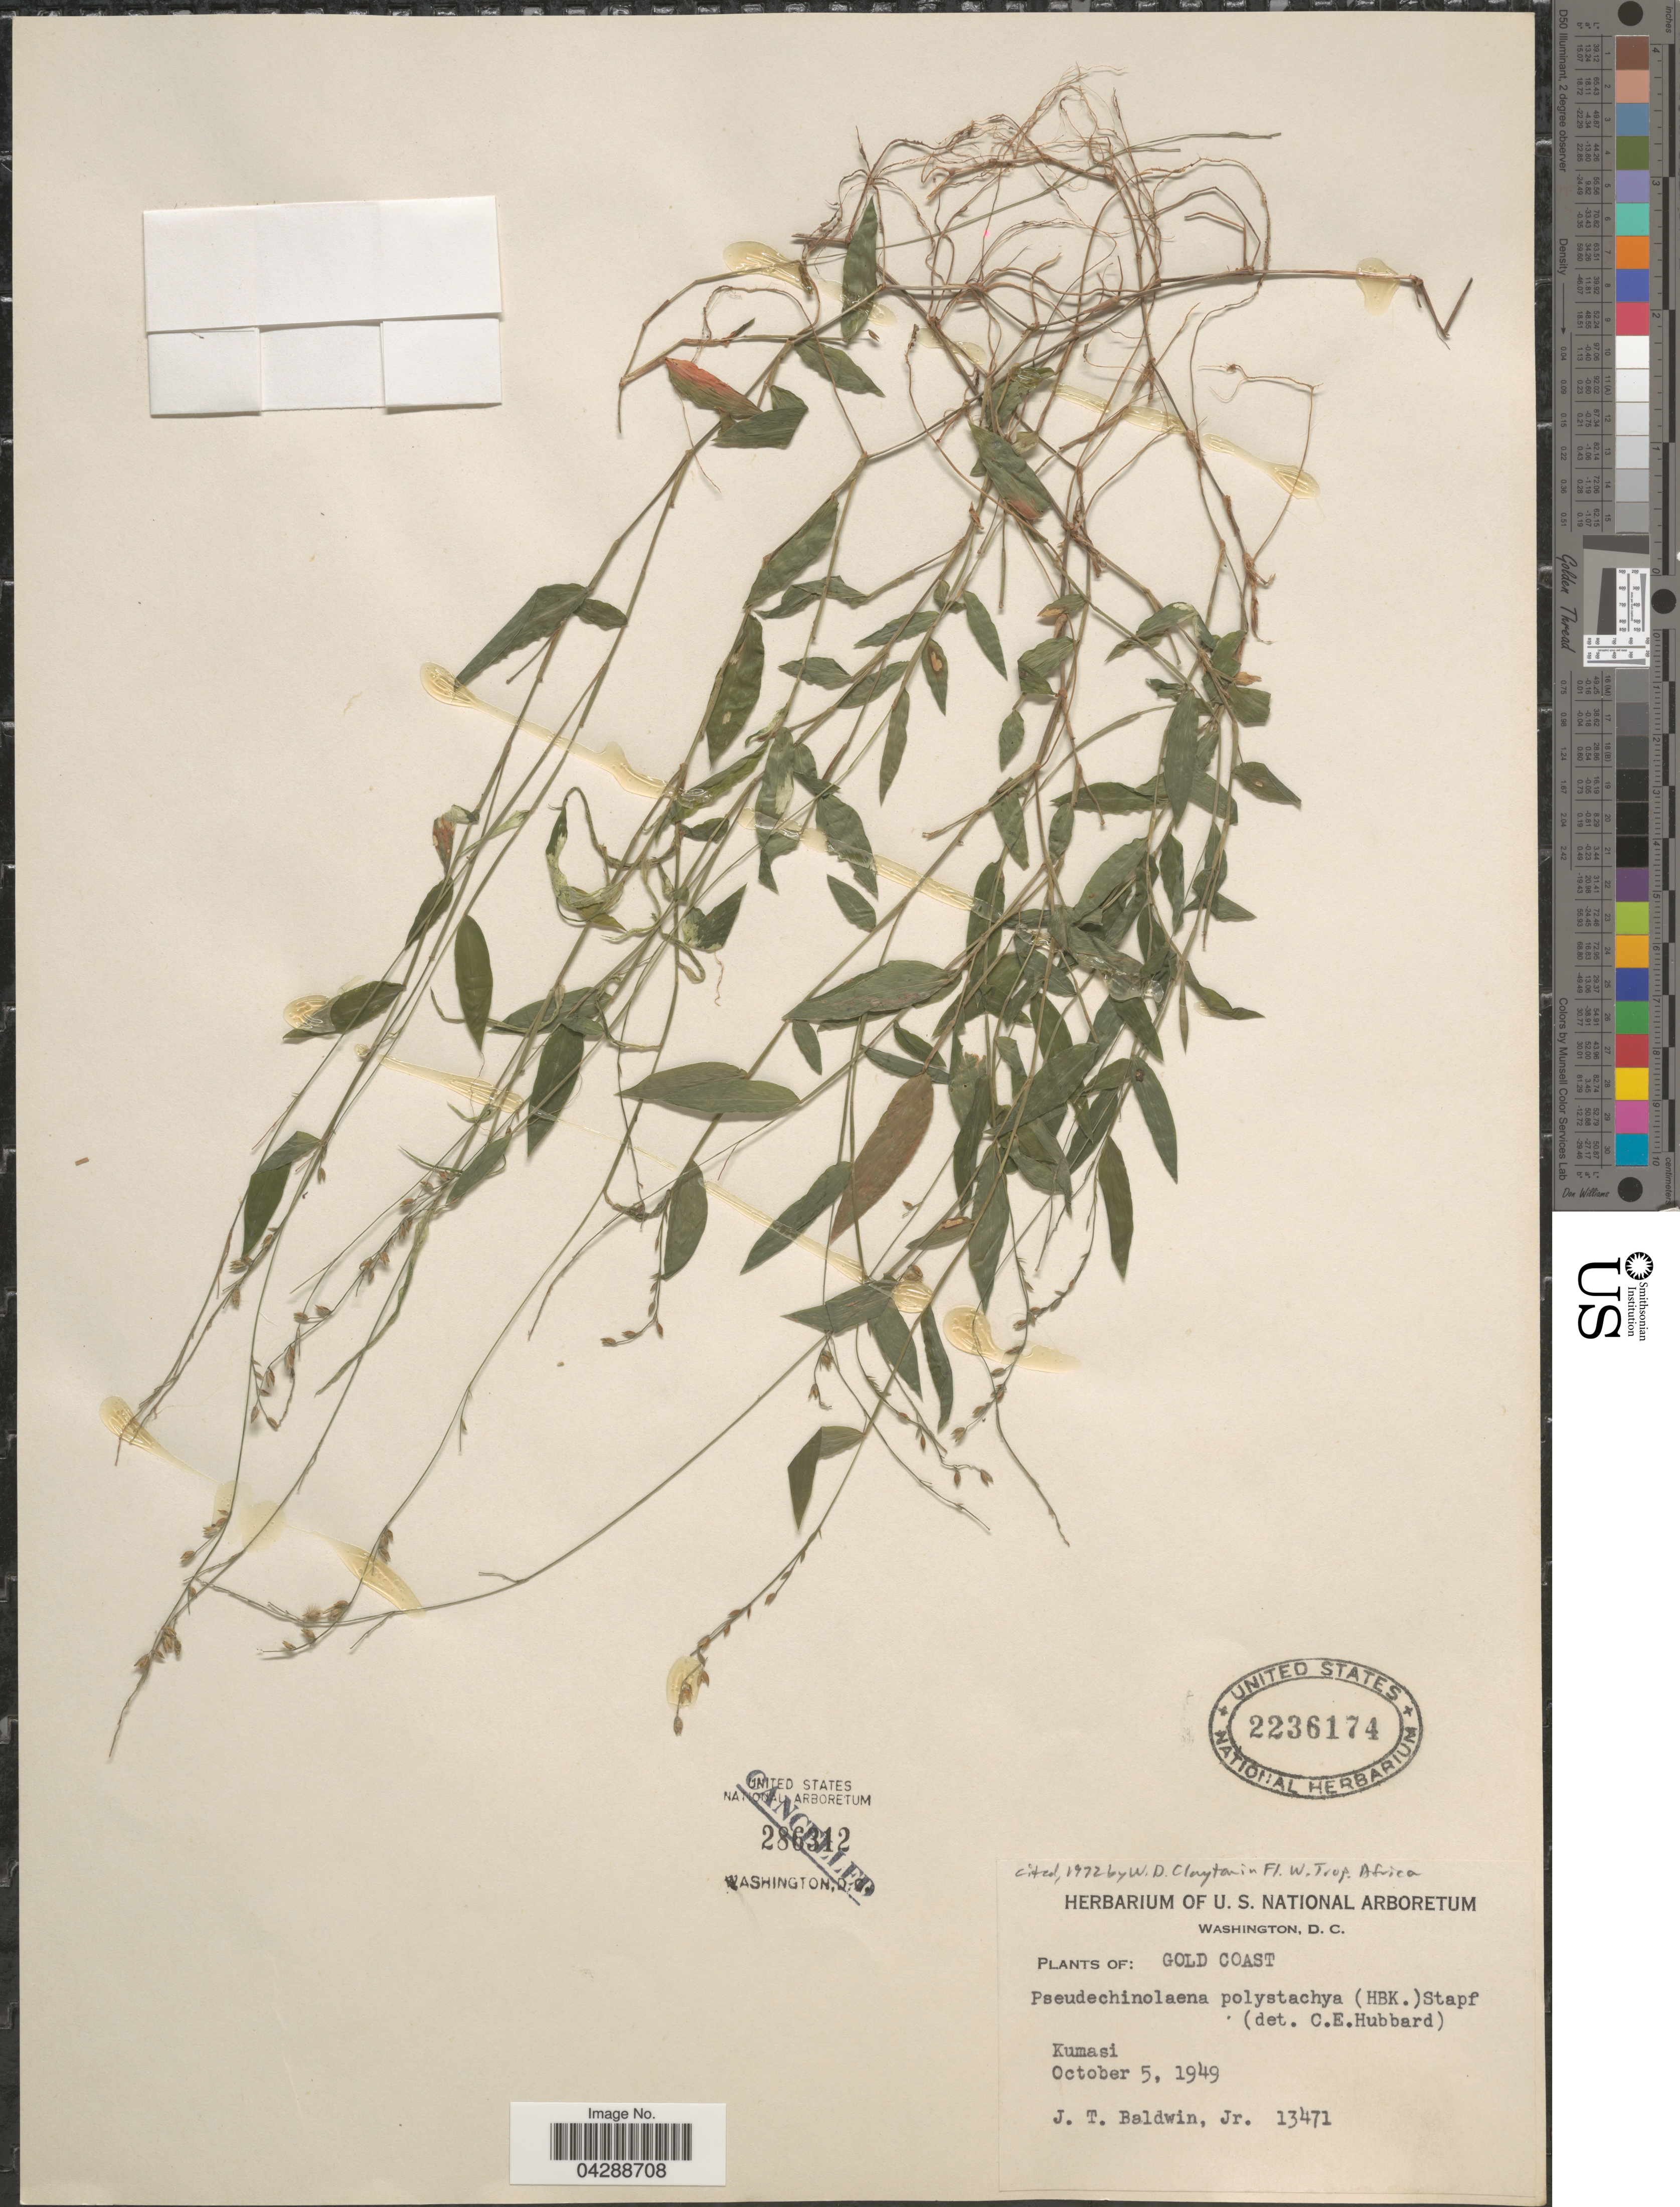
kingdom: Plantae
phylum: Tracheophyta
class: Liliopsida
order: Poales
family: Poaceae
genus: Pseudechinolaena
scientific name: Pseudechinolaena polystachya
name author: (Kunth) Stapf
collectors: J. T. Baldwin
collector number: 13471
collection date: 1949-10-05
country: Ghana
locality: Gold Coast. Kumasi.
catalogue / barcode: US 2236174